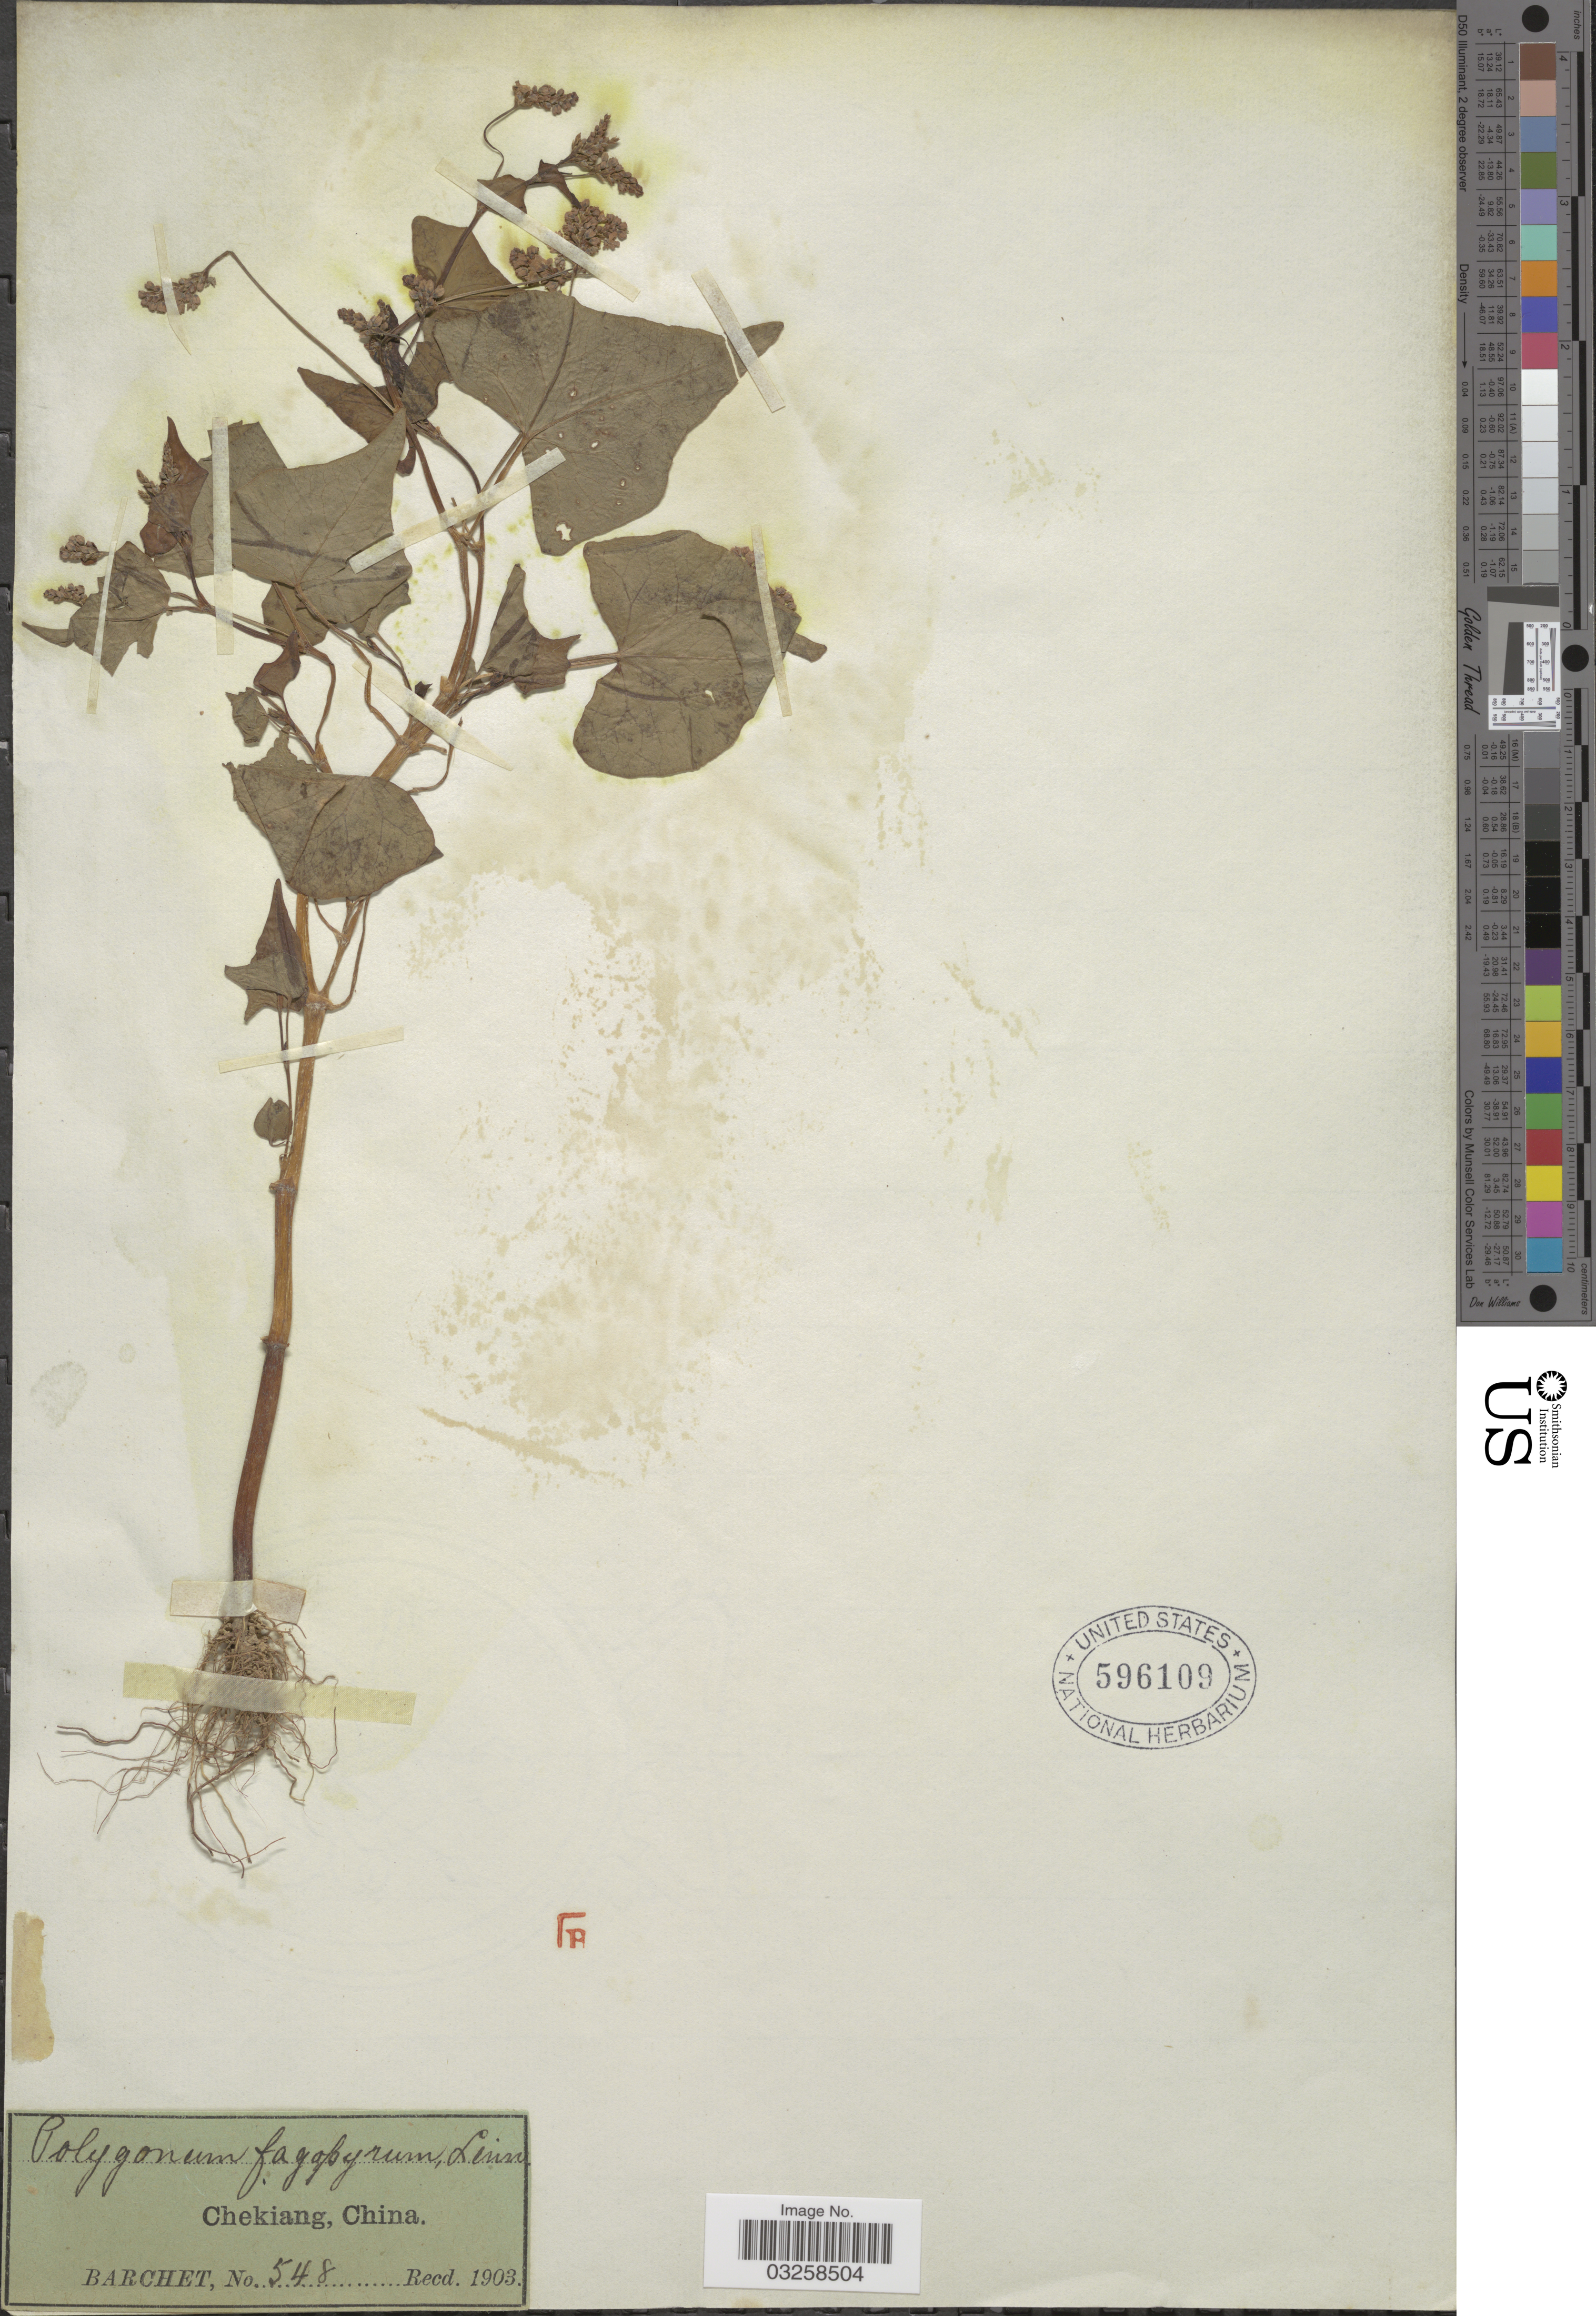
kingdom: Plantae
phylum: Tracheophyta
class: Magnoliopsida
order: Caryophyllales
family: Polygonaceae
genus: Polygonum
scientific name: Polygonum fagopyrum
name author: L.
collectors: Barchet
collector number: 548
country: China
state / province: Zhejiang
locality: Chekiang.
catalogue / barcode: US 596109